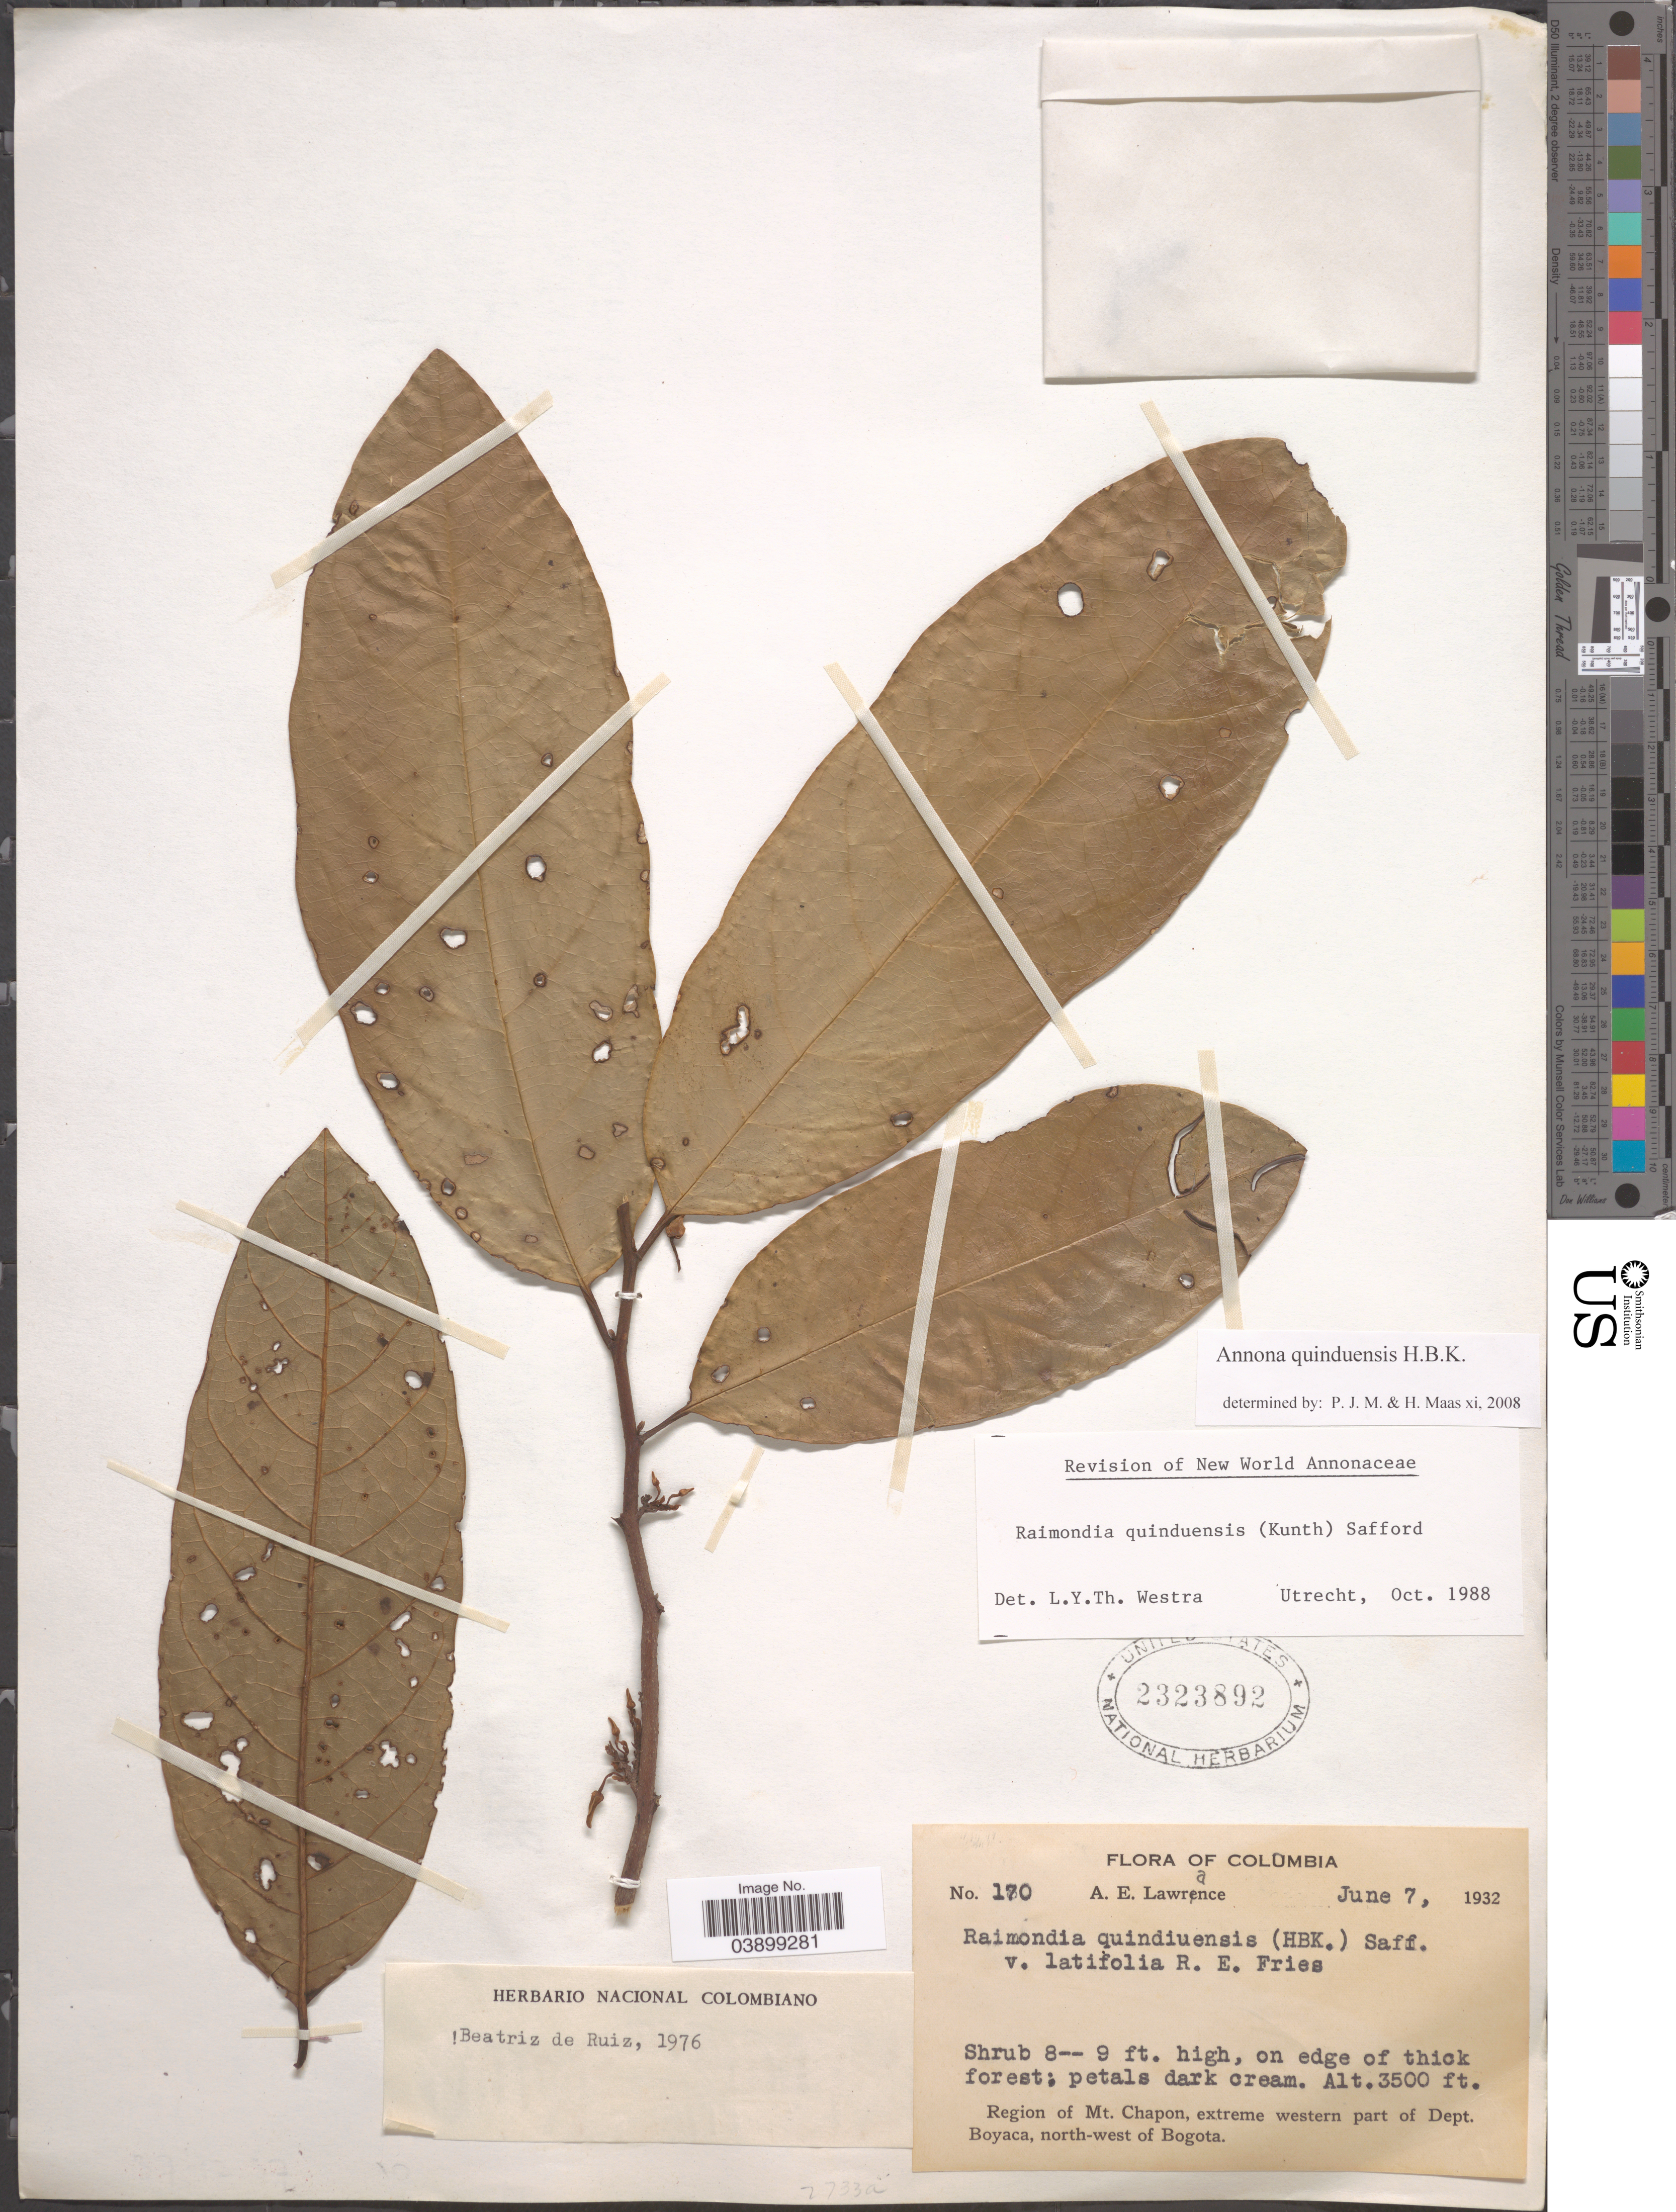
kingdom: Plantae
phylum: Tracheophyta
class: Magnoliopsida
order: Magnoliales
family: Annonaceae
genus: Annona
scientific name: Annona quinduensis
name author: Kunth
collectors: A. Lawrance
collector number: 170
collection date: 1932-06-07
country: Colombia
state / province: Boyacá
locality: Region of Mt. Chapon, extreme western part of Dept. Boyaca, north-west of Bogota.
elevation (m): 1067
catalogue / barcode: US 2323892